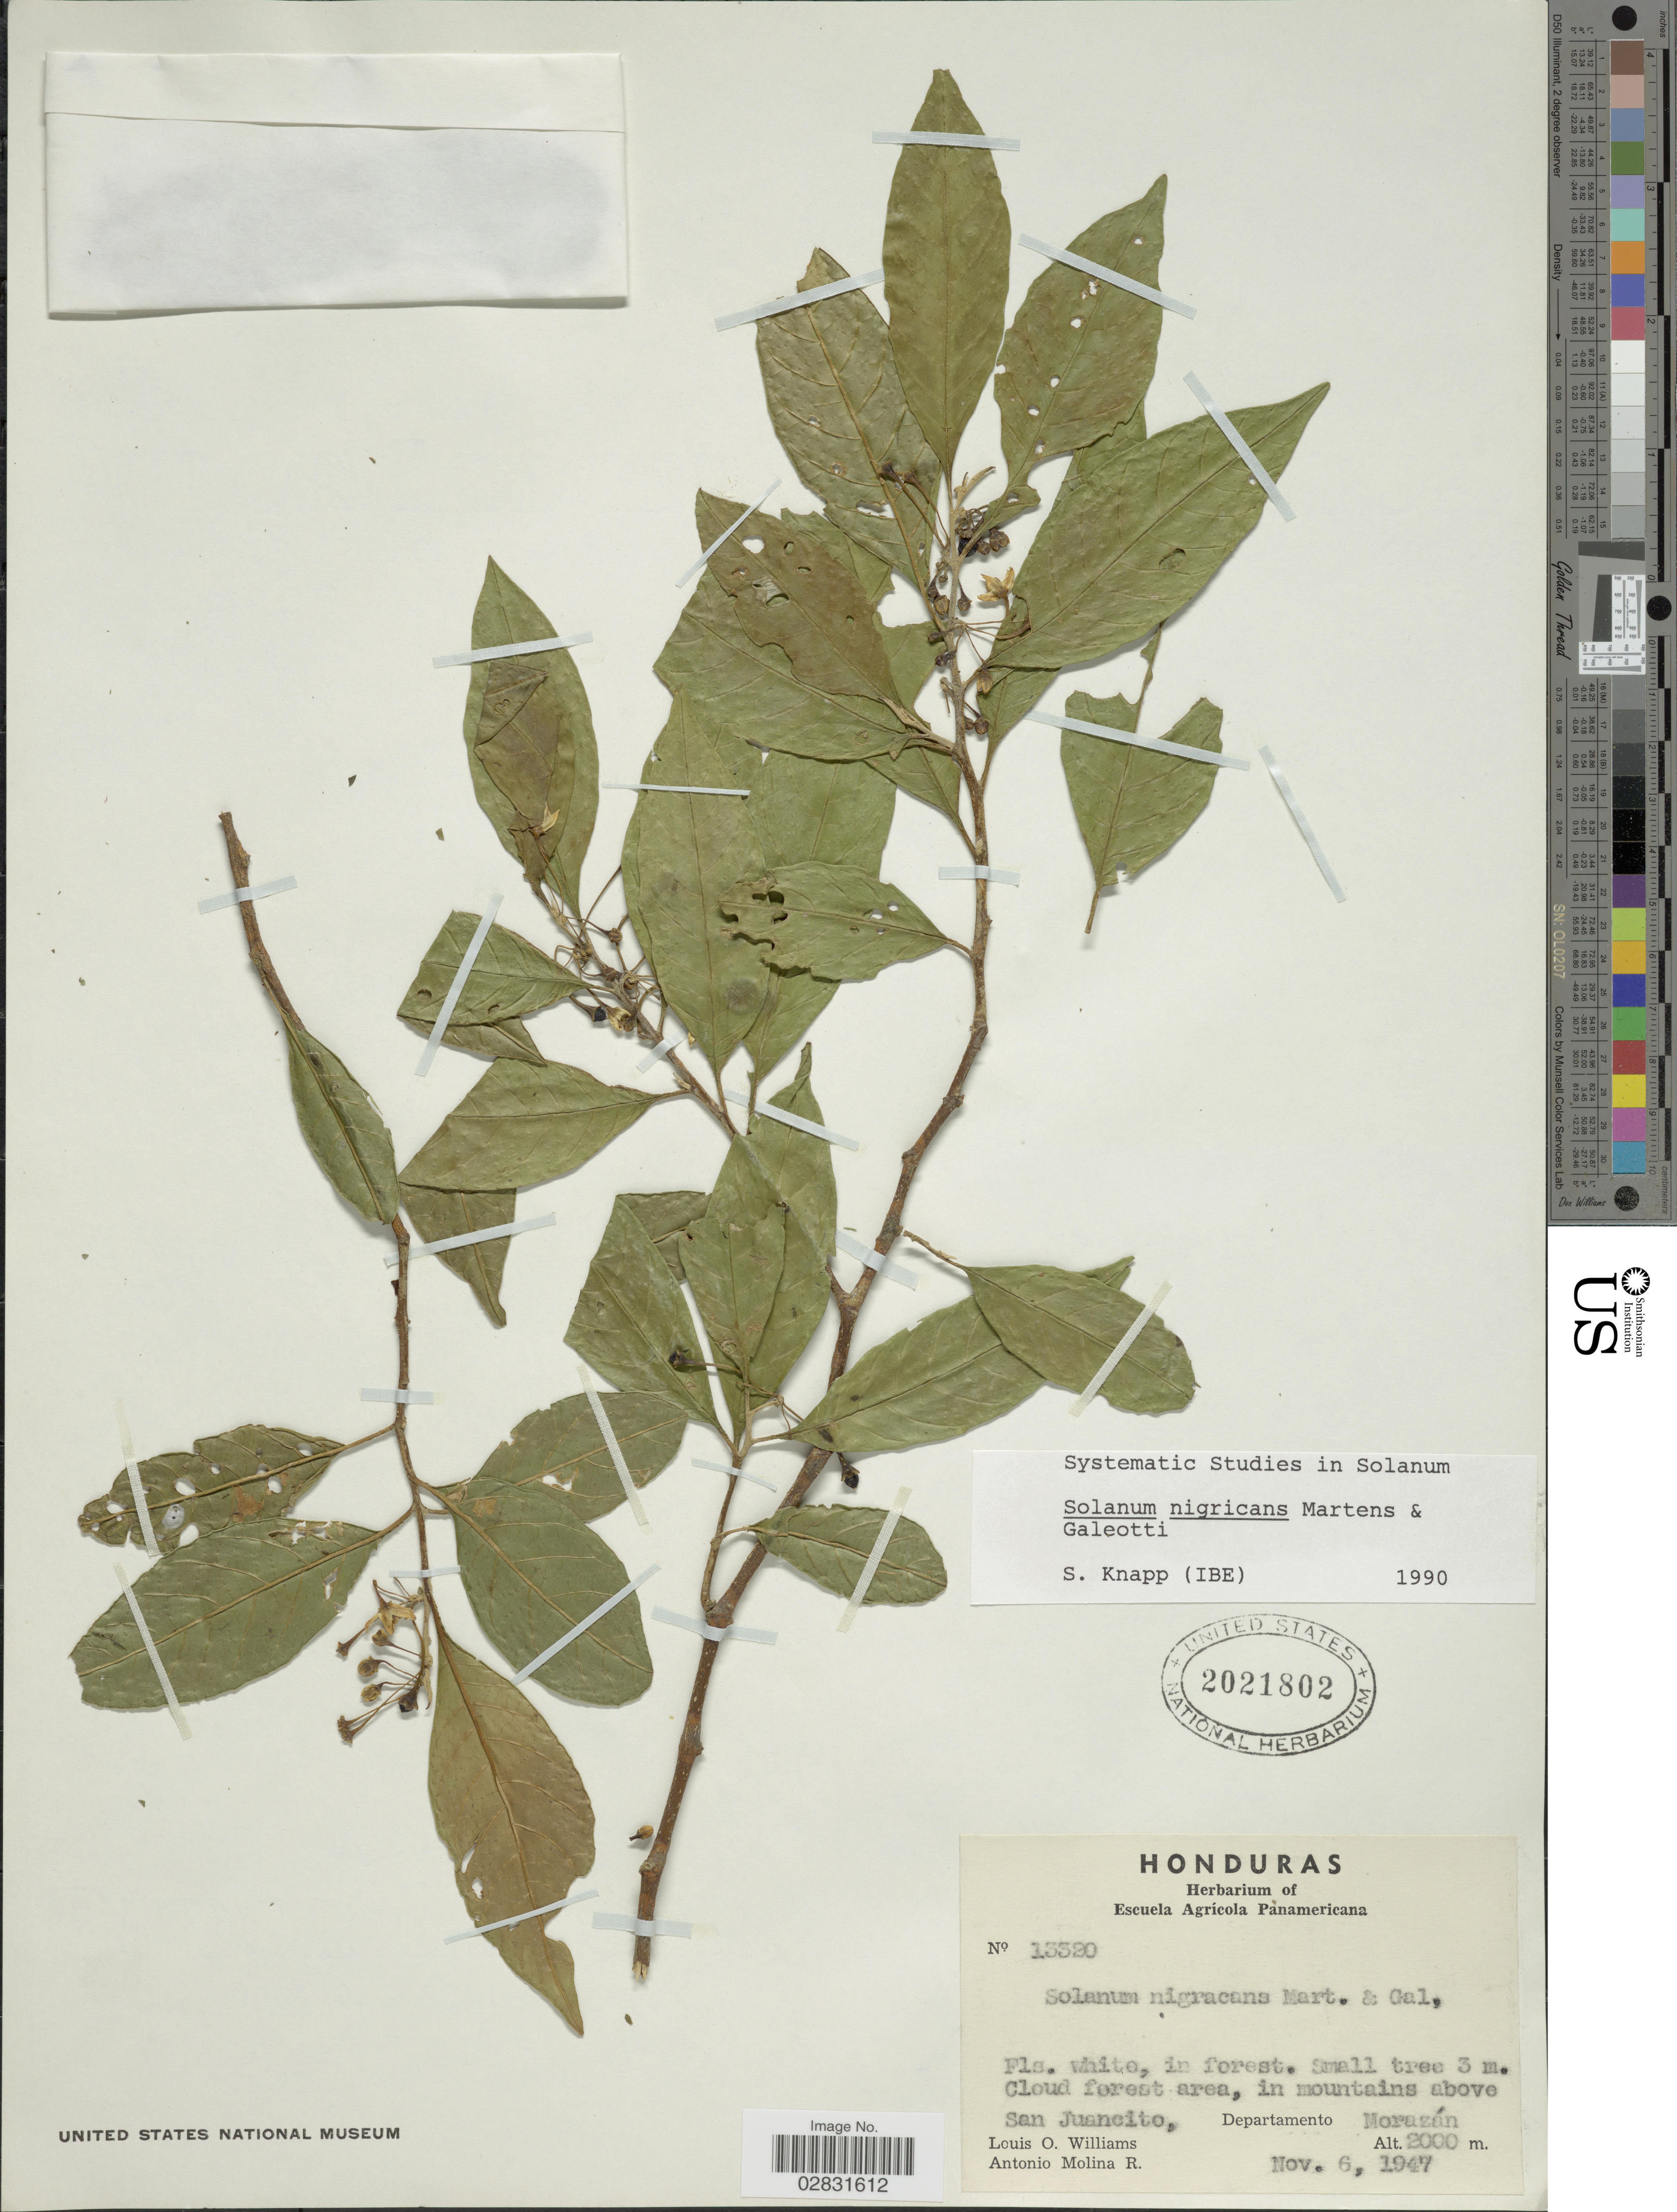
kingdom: Plantae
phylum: Tracheophyta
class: Magnoliopsida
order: Solanales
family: Solanaceae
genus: Solanum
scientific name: Solanum nigricans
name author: M. Martens & Galeotti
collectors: L. O. Williams & A. Molina R.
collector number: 13320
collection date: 1947-11-06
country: Honduras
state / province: Fco. Morazán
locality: Cloud forest area , in mountains above San Juancito, Departamento Morazán.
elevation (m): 2000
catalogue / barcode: US 2021802